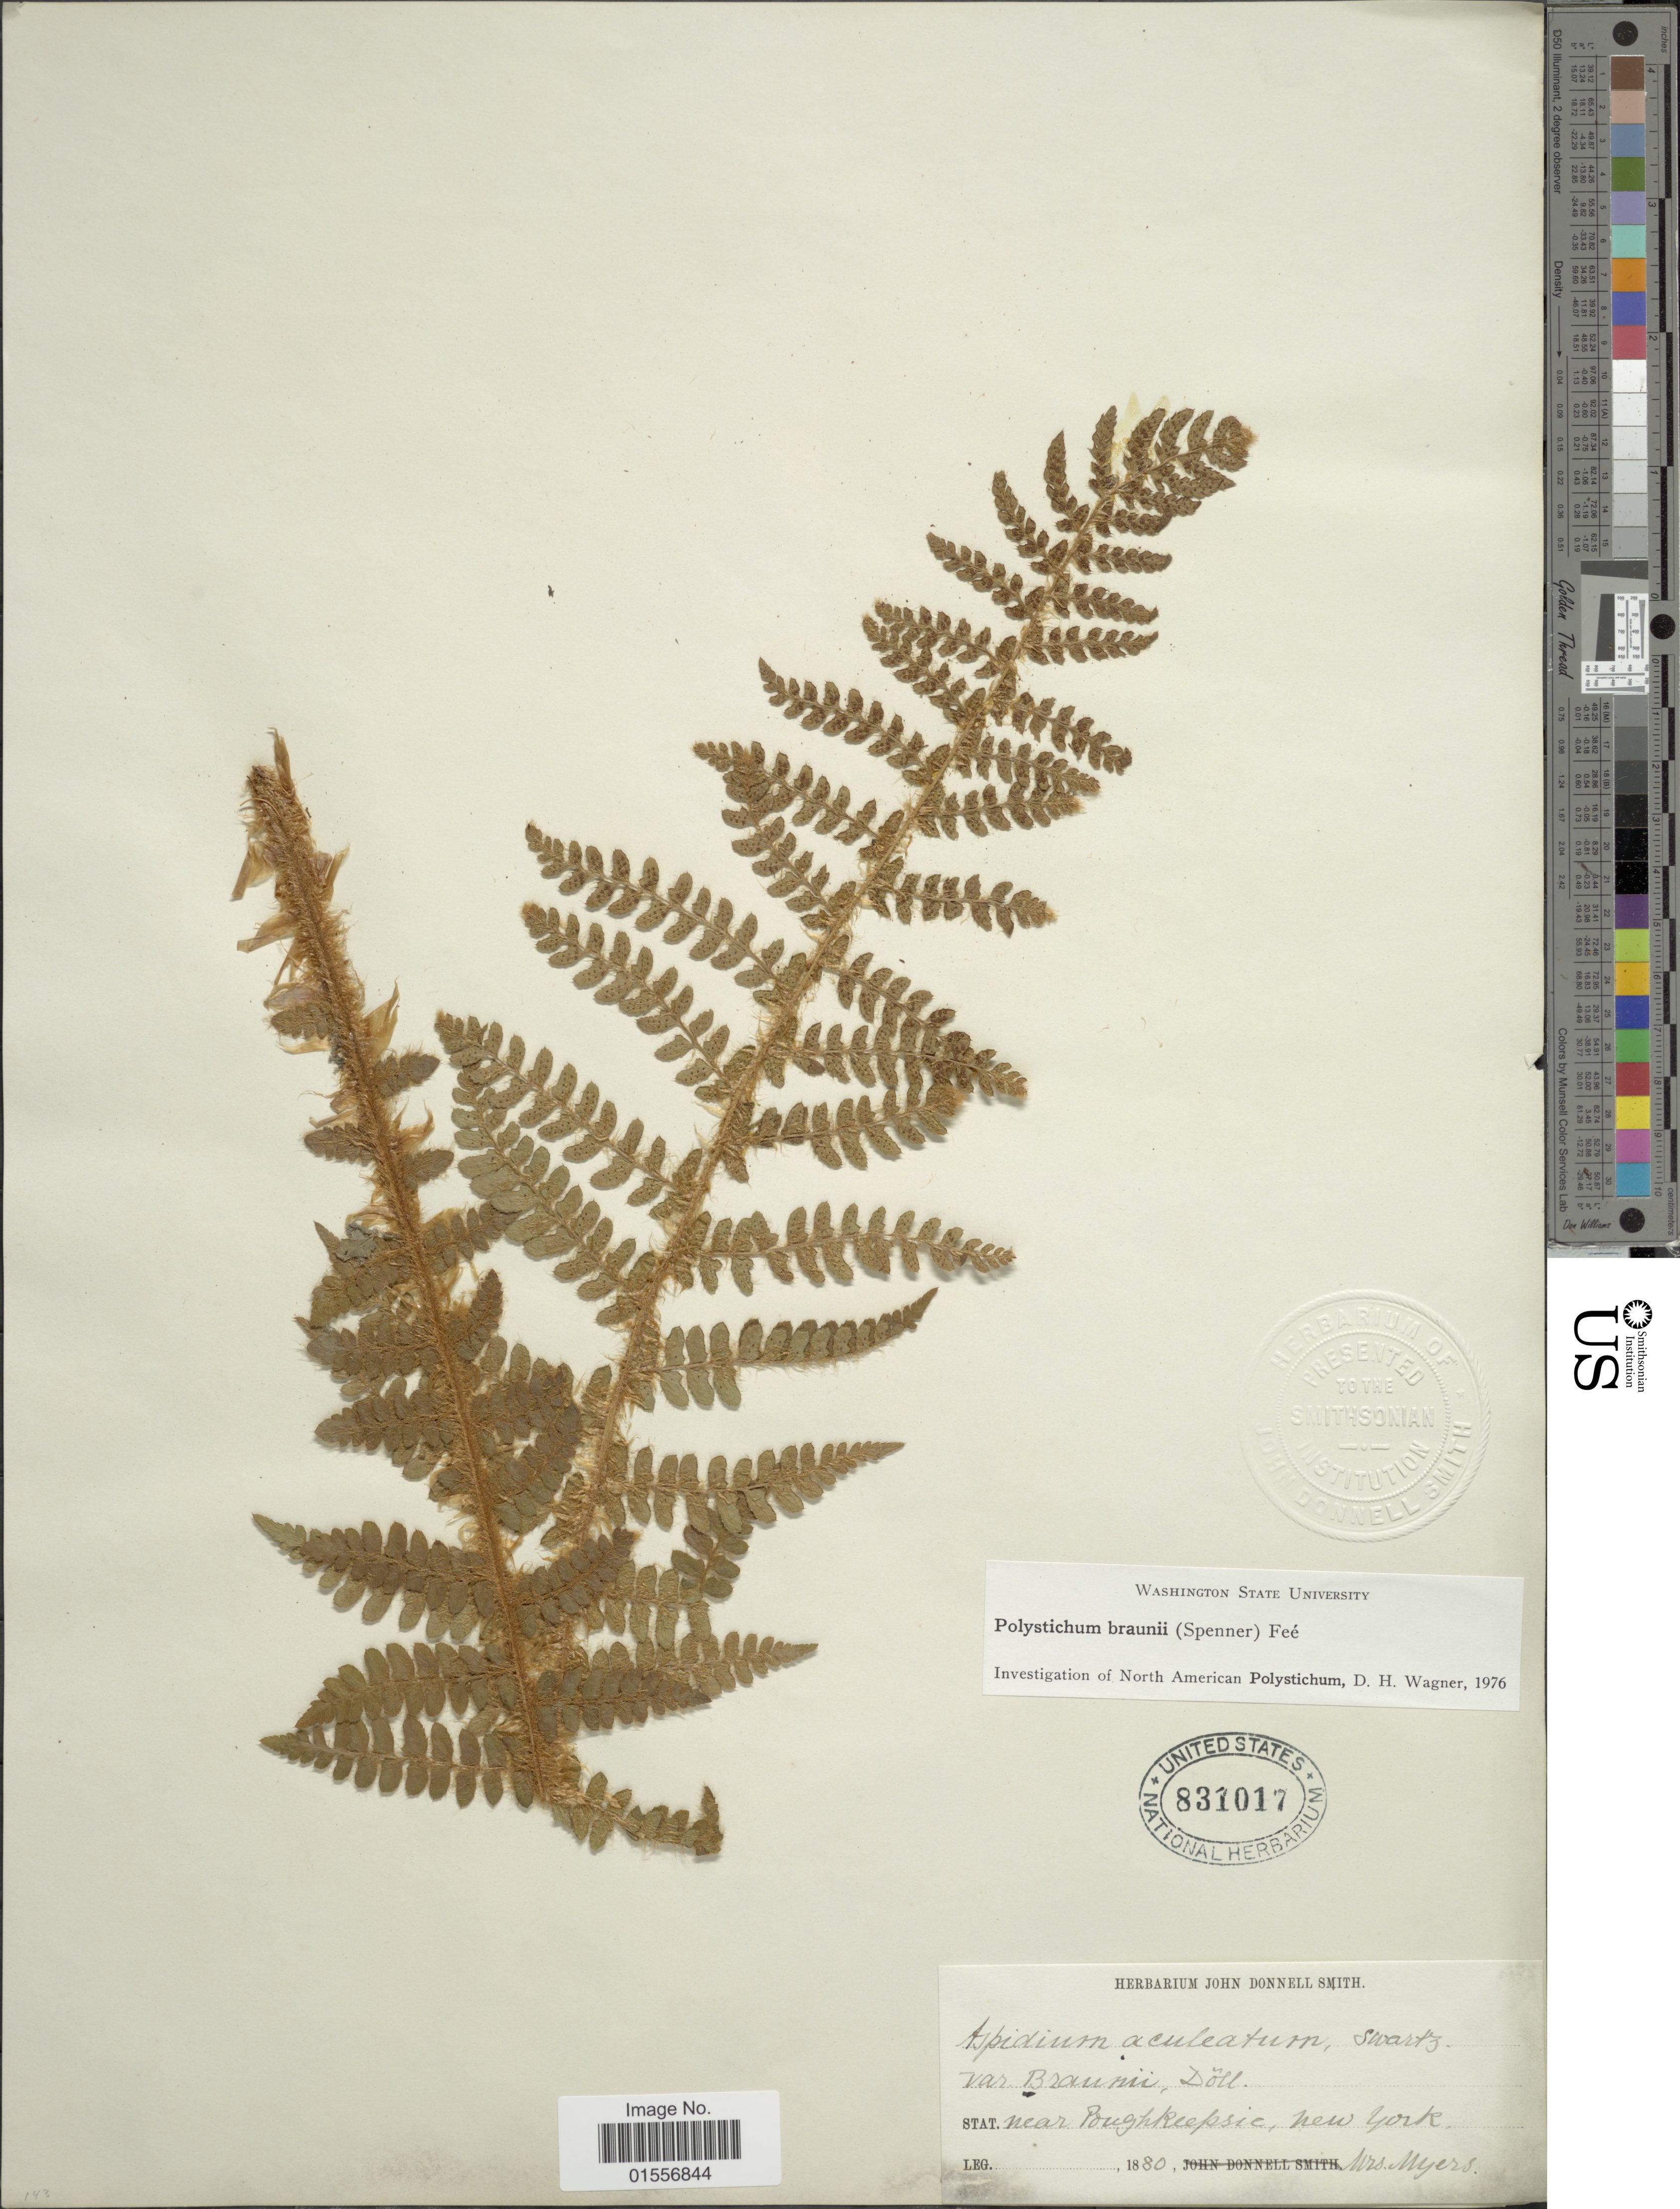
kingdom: Plantae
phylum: Tracheophyta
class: Polypodiopsida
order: Polypodiales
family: Dryopteridaceae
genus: Polystichum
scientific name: Polystichum braunii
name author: (Spenn.) Fée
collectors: F. Myers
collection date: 1880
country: United States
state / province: New York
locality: Near Poughkeepsie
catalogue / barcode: US 831017